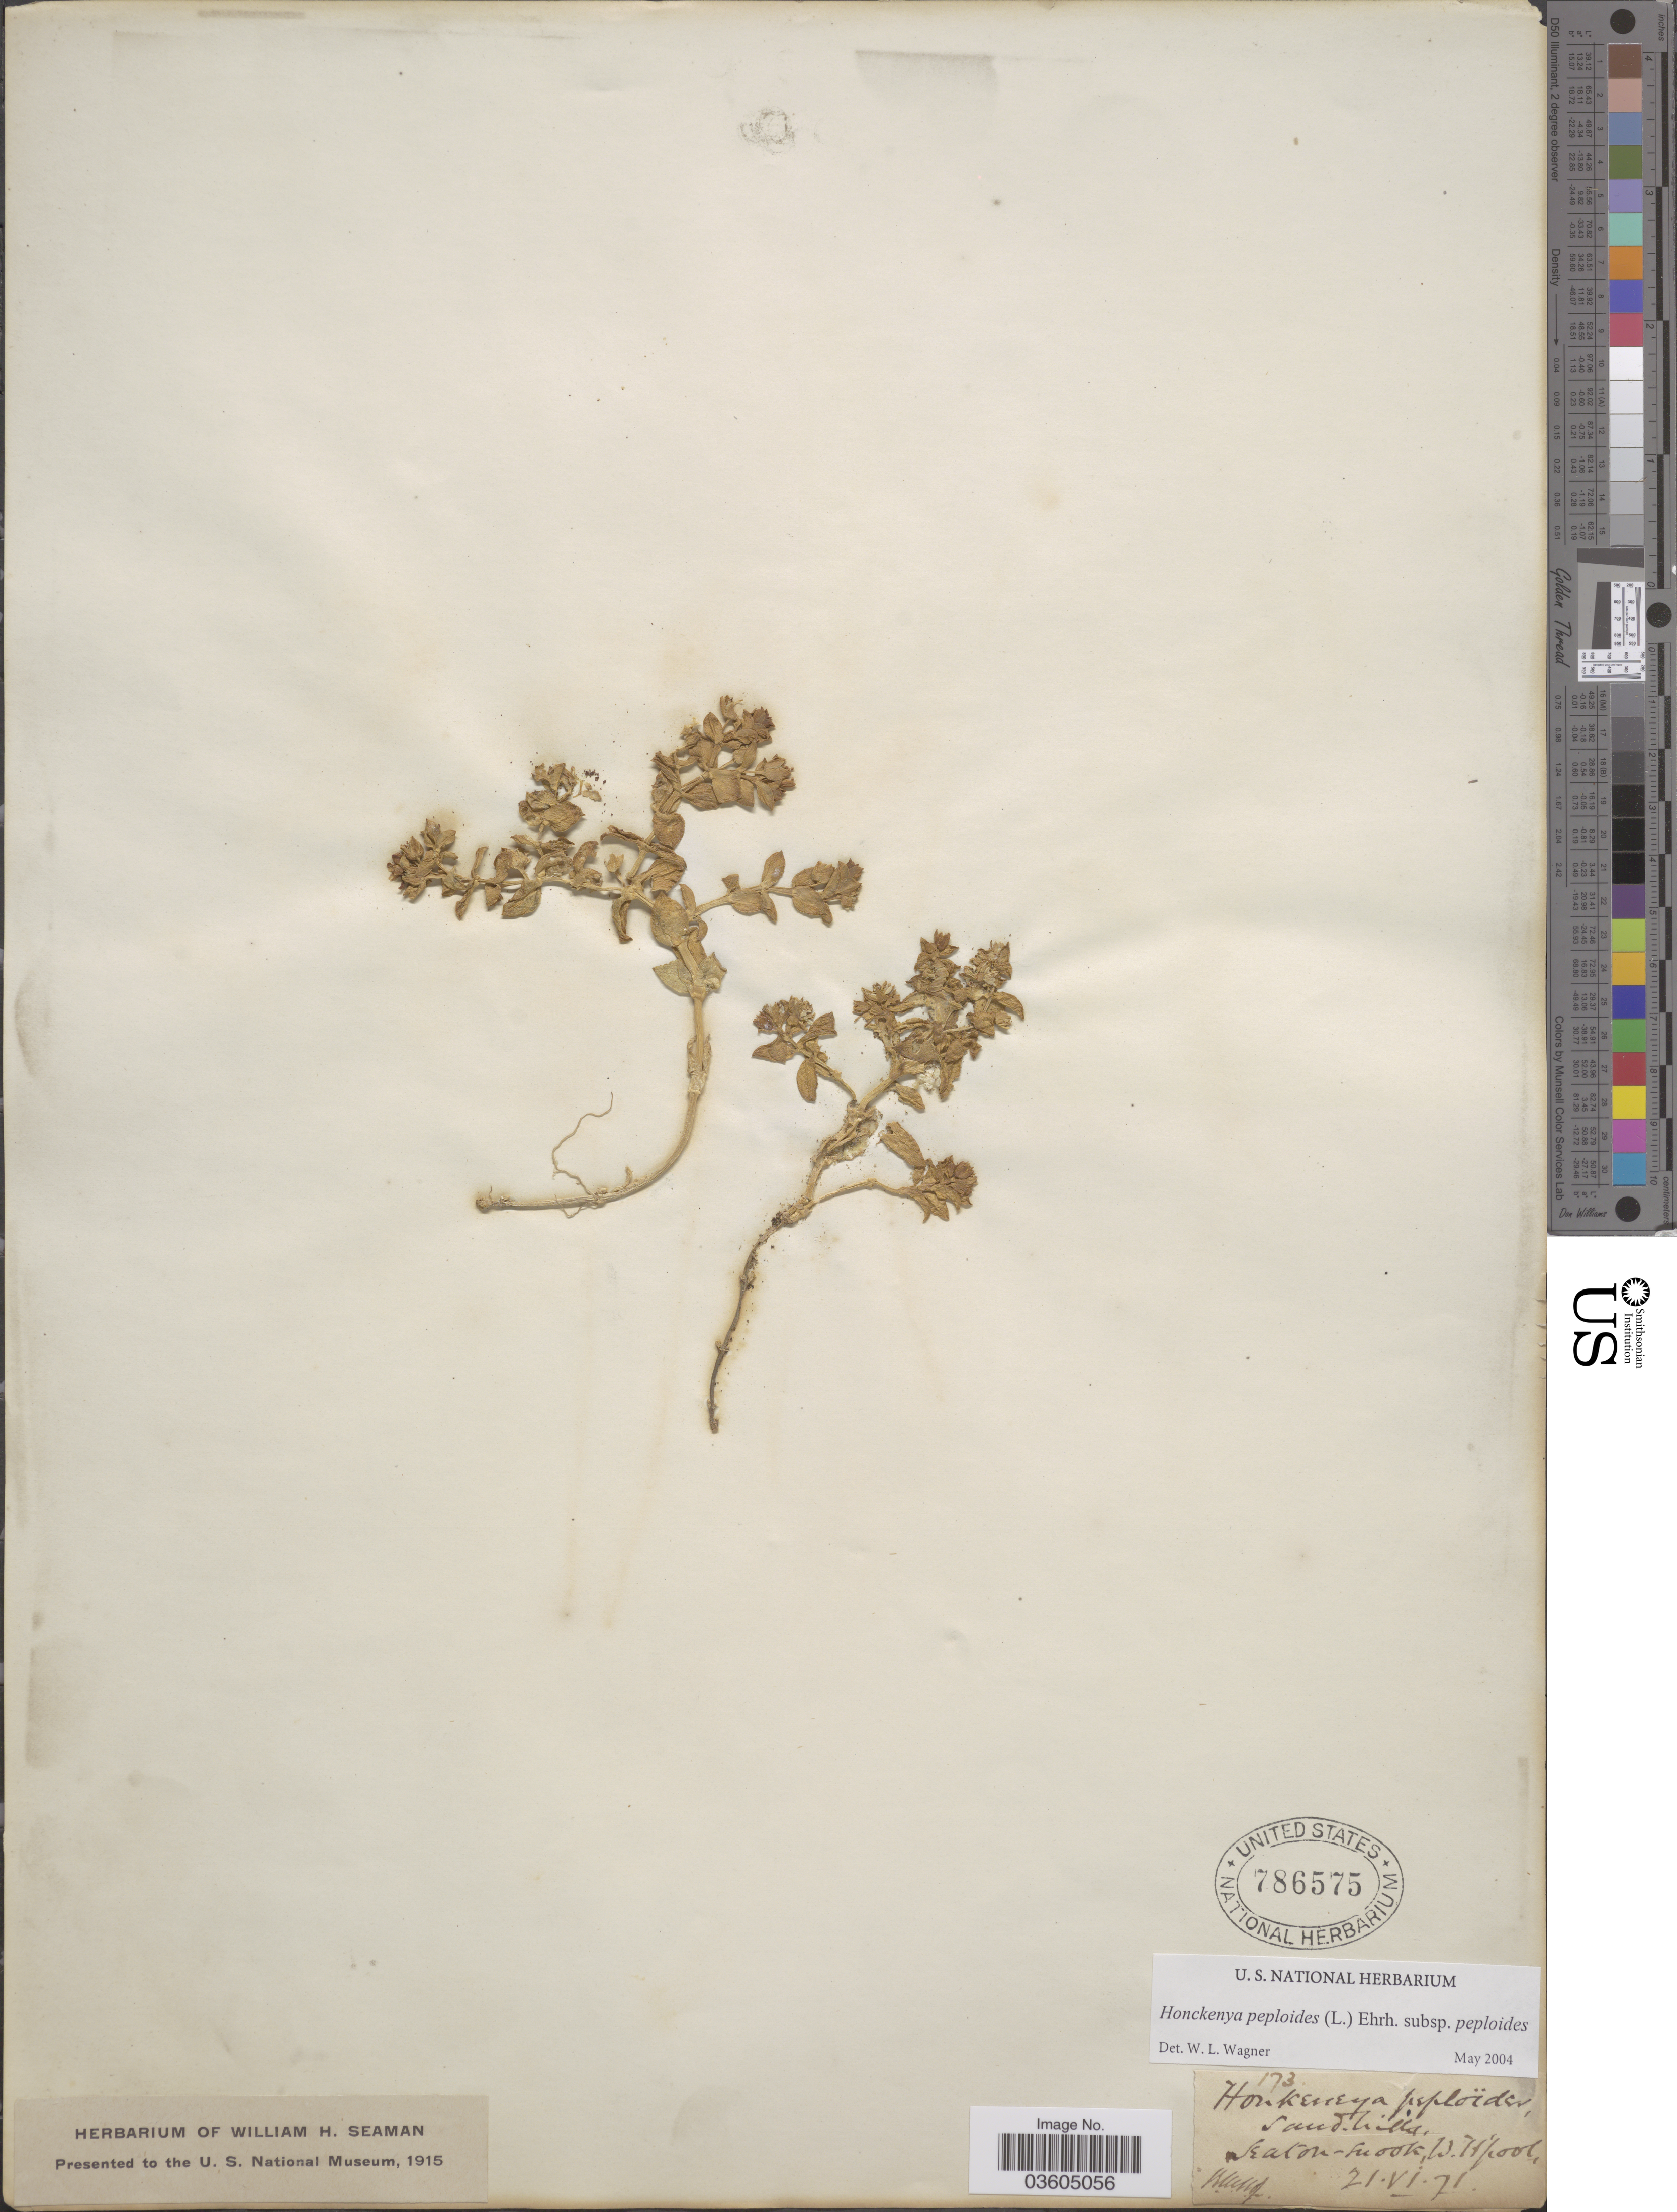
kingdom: Plantae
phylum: Tracheophyta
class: Magnoliopsida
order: Caryophyllales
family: Caryophyllaceae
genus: Honckenya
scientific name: Honckenya peploides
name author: (L.) Ehrh.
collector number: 173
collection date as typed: Transcribed d/m/y: 21/6/71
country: United Kingdom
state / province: England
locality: Seaton-snook, W. Hpool.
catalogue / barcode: US 786575